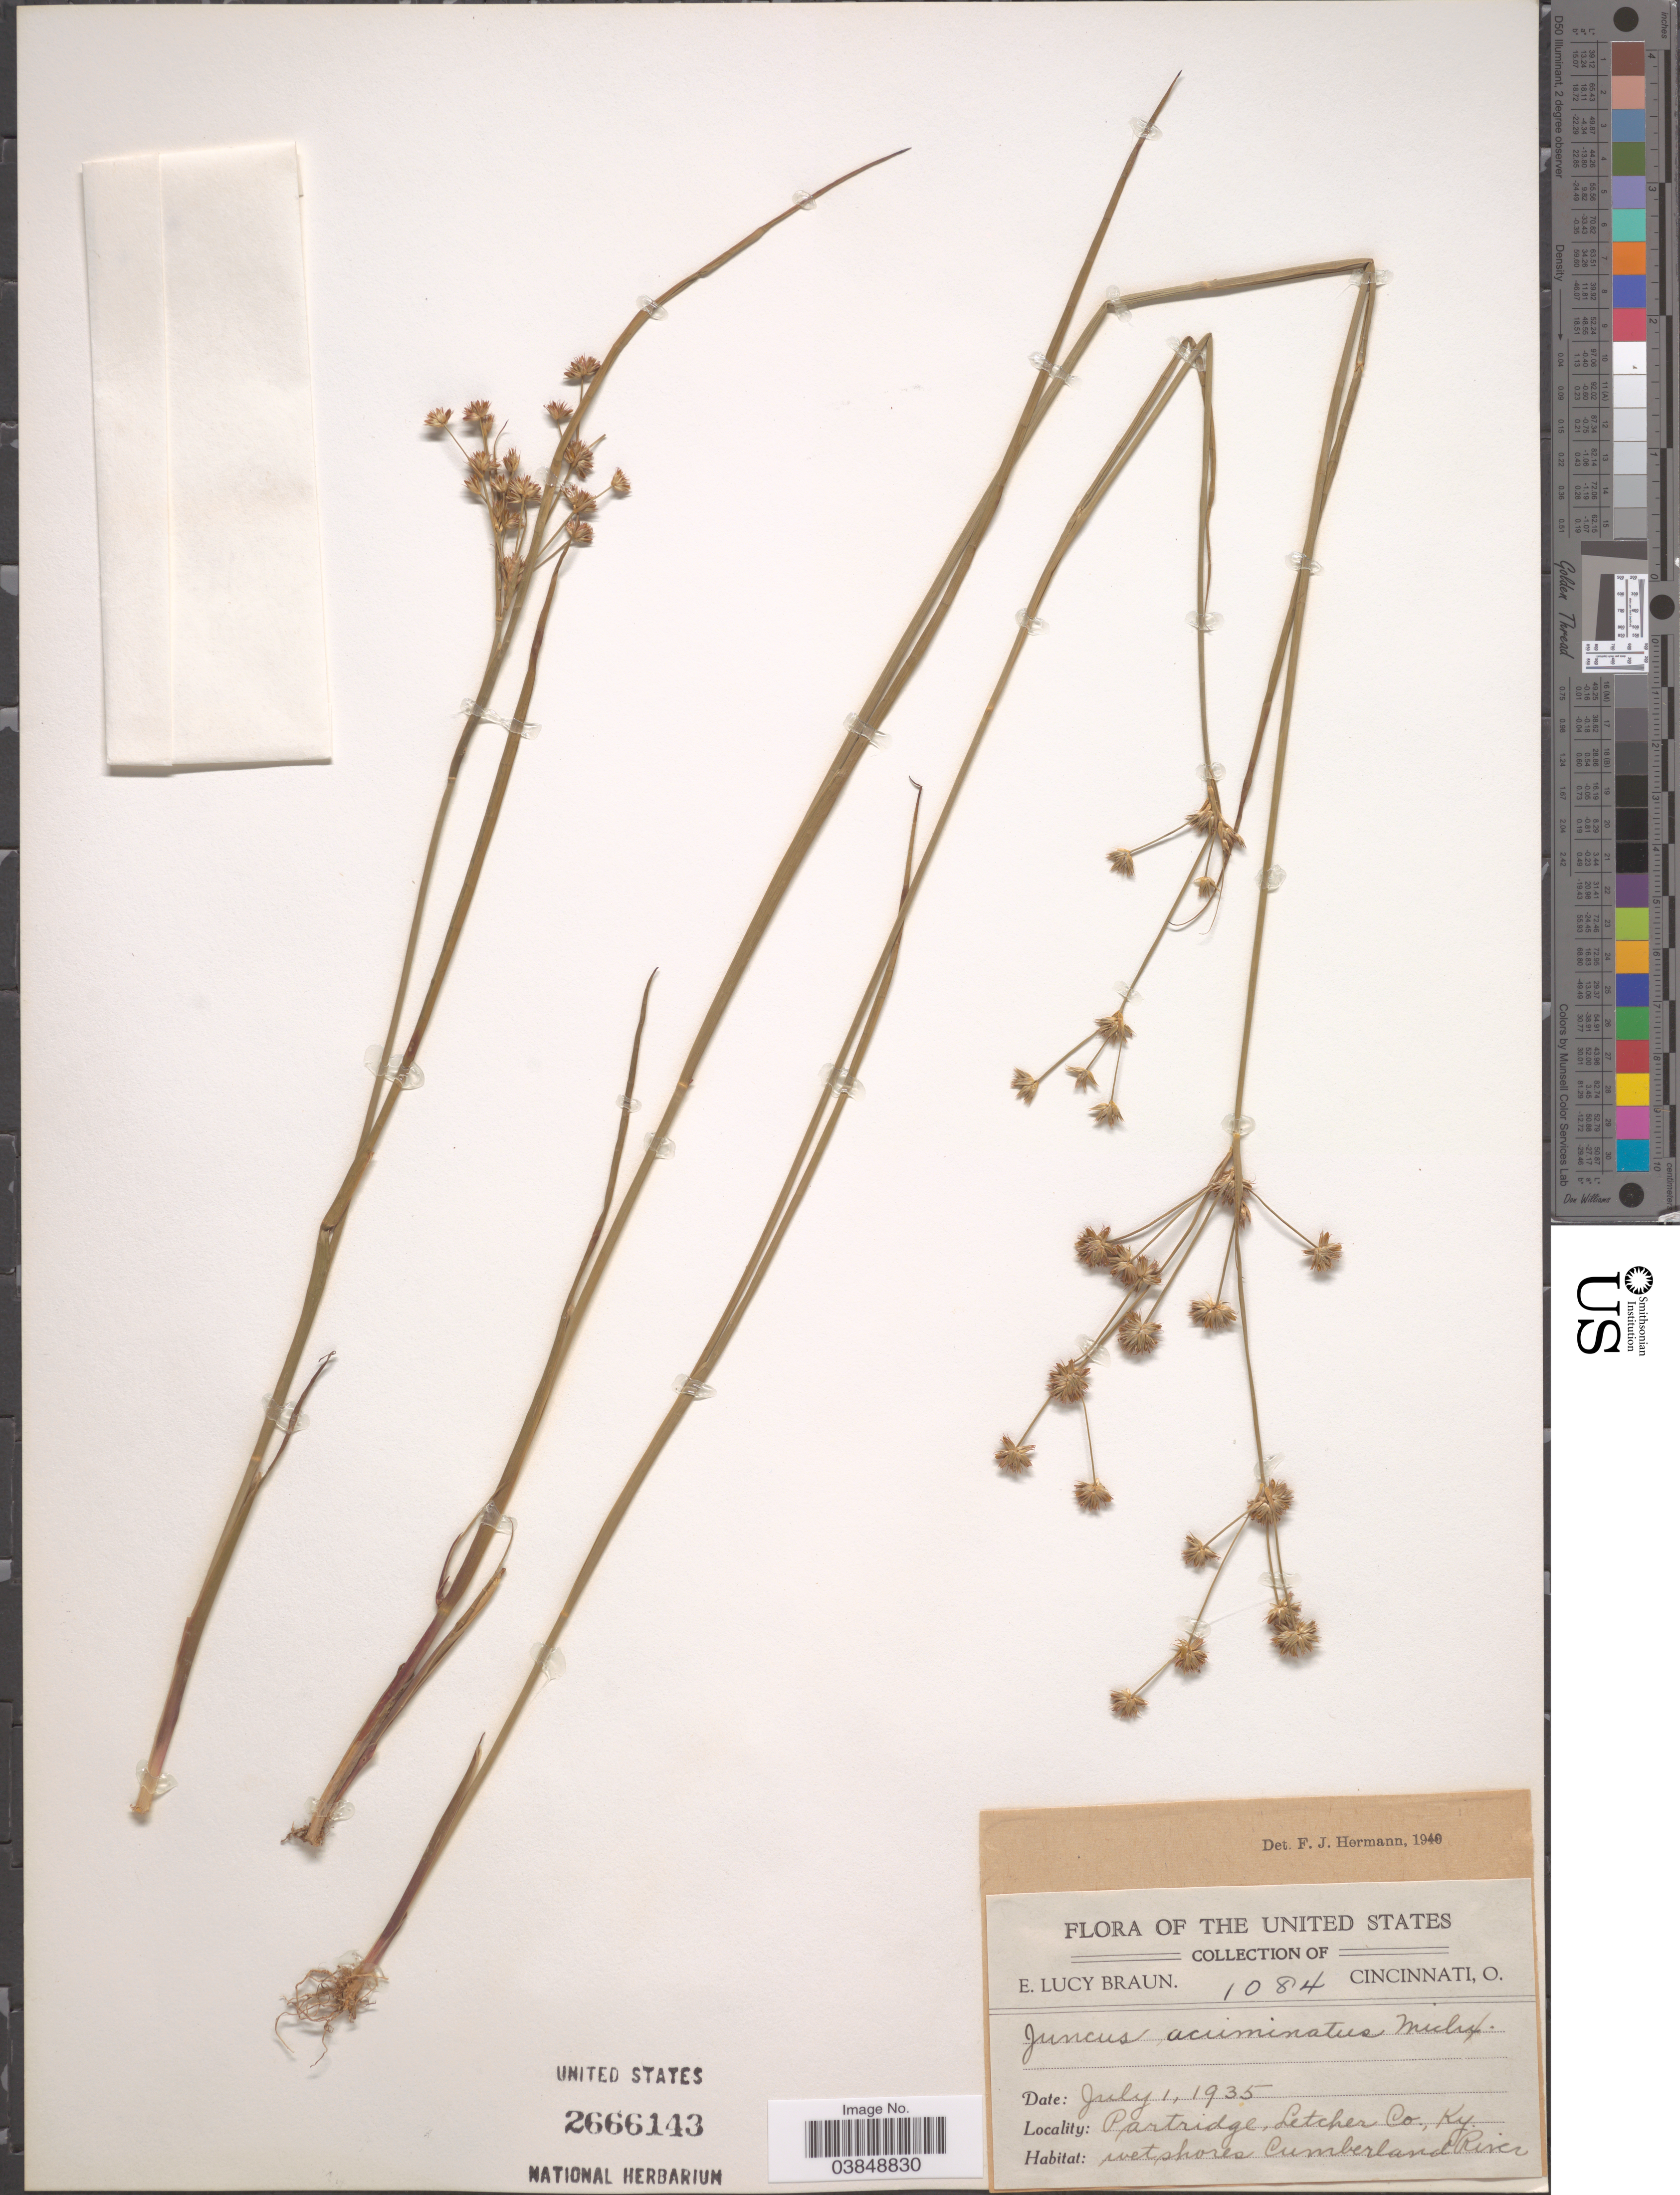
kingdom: Plantae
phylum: Tracheophyta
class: Liliopsida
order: Poales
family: Juncaceae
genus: Juncus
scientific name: Juncus acuminatus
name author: Michx.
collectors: E. L. Braun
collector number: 1084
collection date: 1935-07-01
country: United States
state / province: Kentucky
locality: Partridge, Letcher Co. Cumberland River.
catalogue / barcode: US 2666143